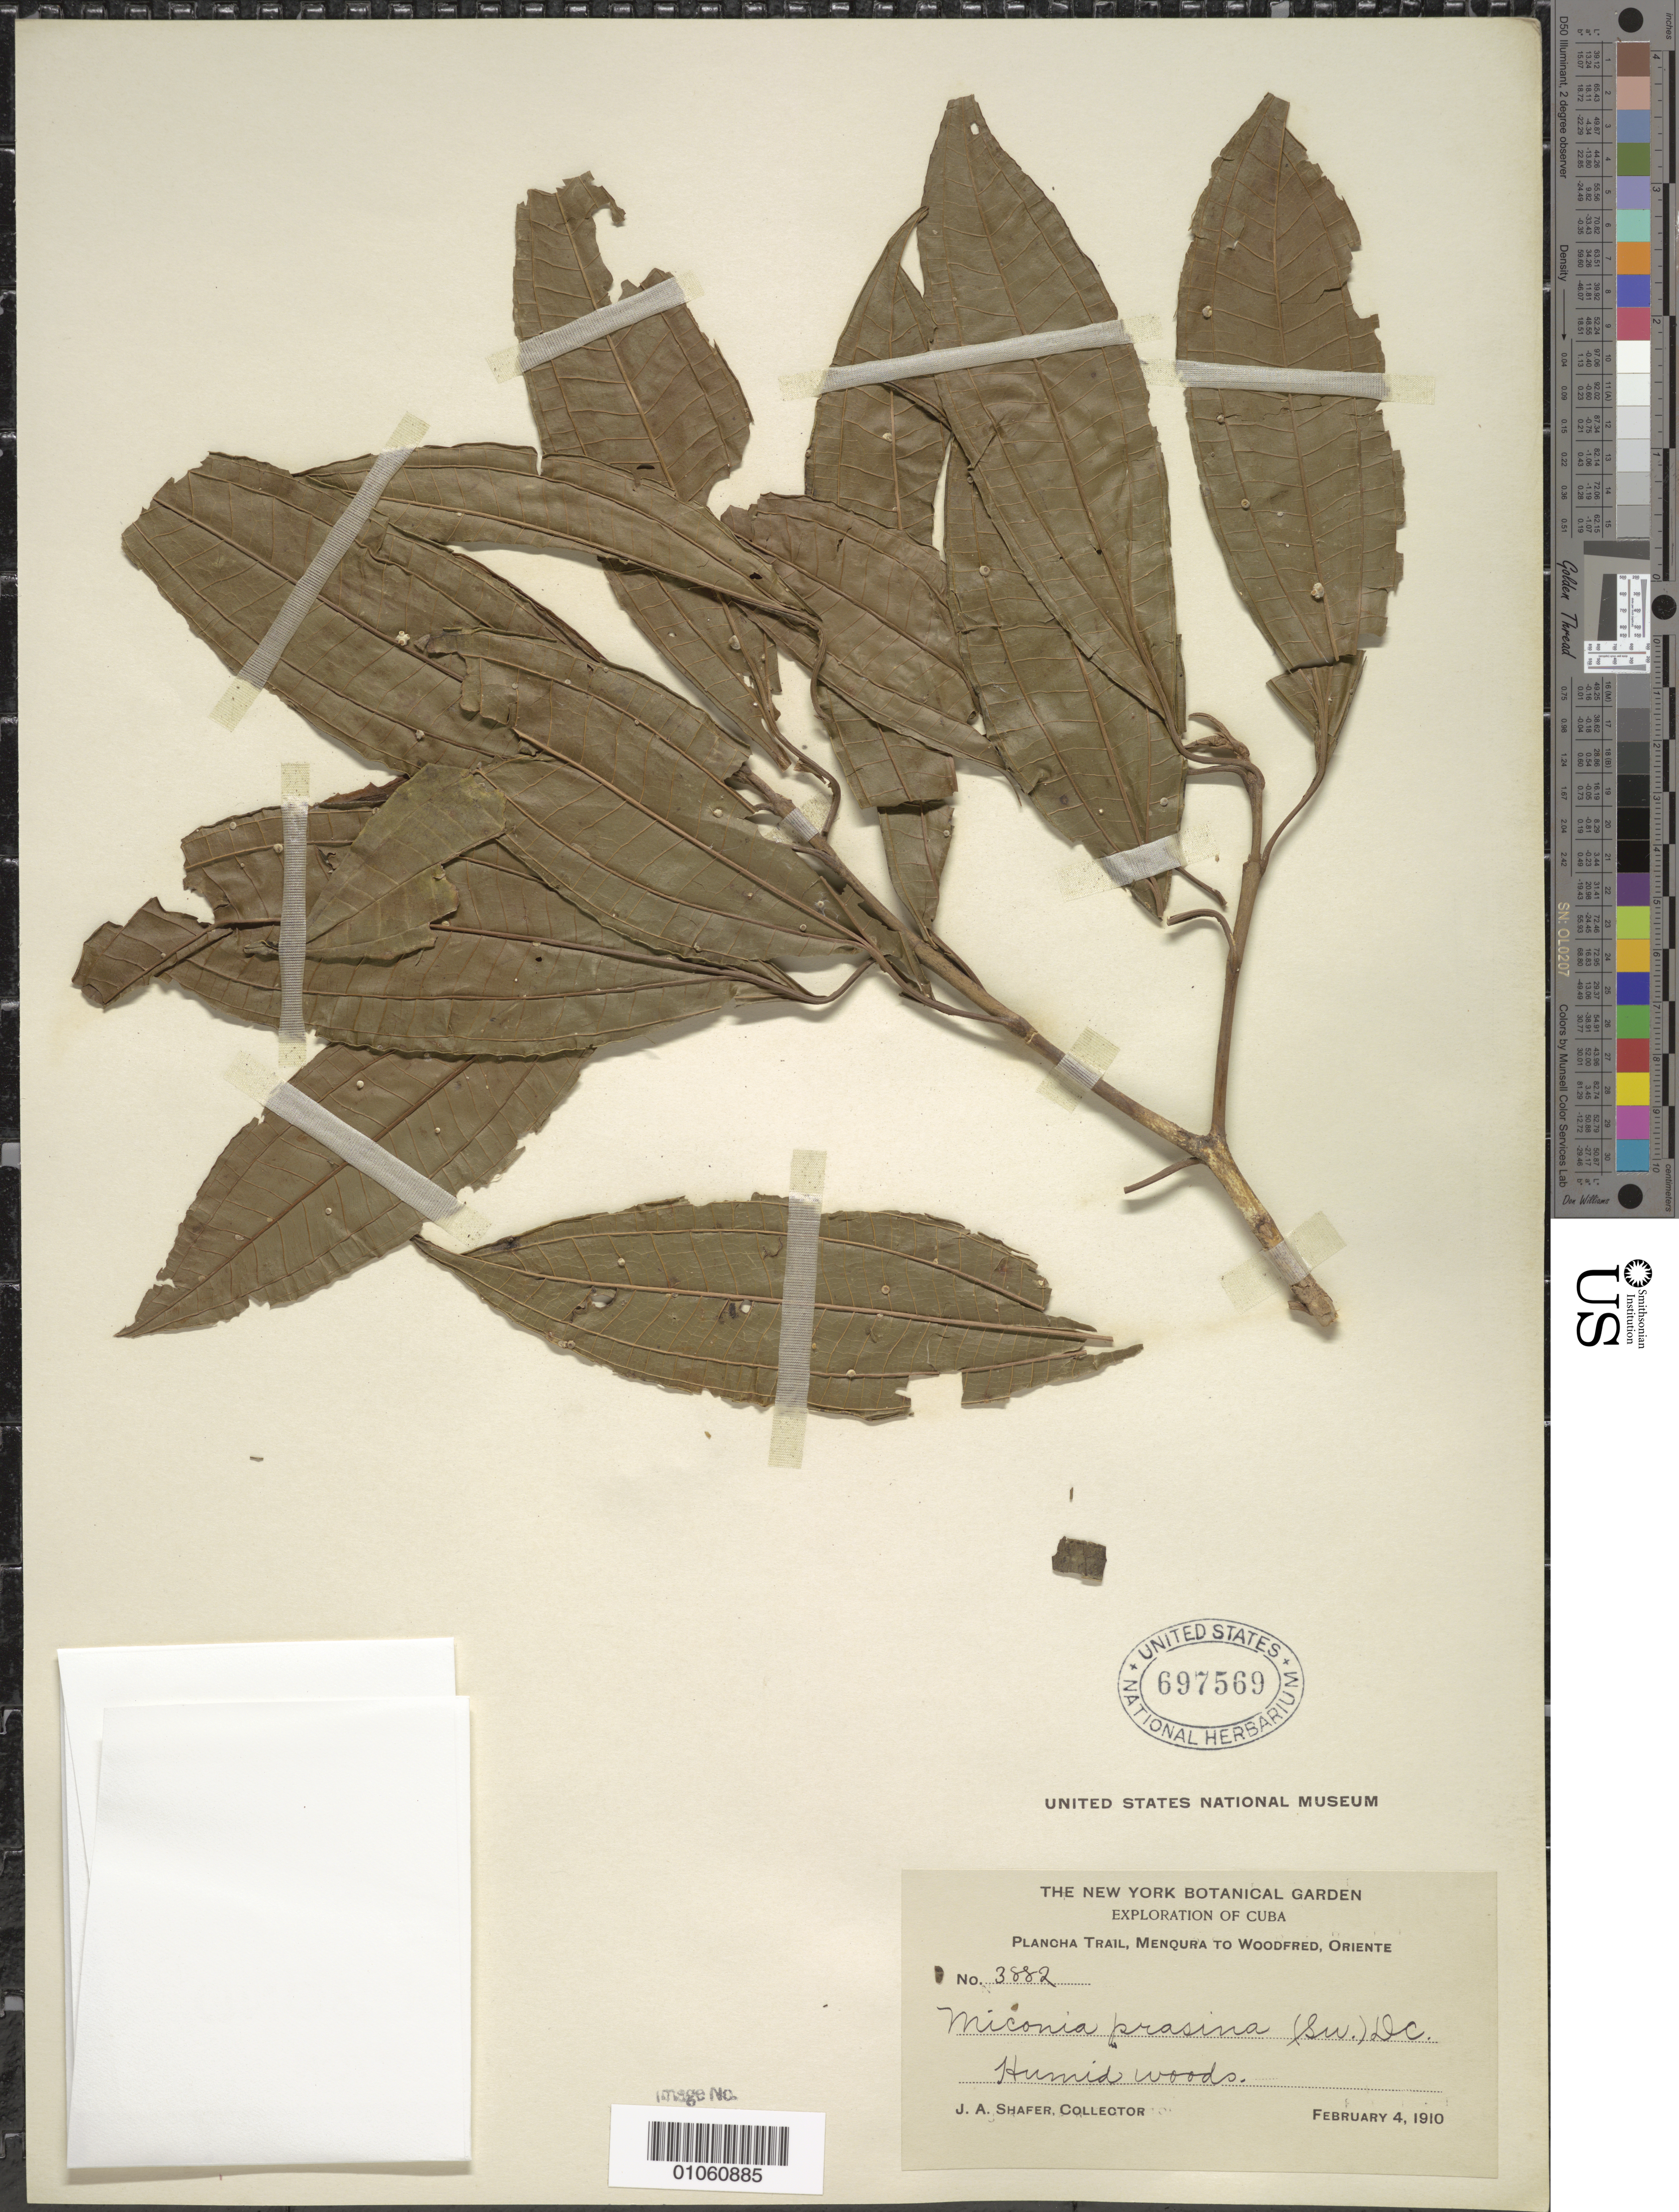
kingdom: Plantae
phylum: Tracheophyta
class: Magnoliopsida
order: Myrtales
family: Melastomataceae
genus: Miconia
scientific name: Miconia prasina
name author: (Sw.) DC.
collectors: J. A. Shafer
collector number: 3882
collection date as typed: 04 Feb 1910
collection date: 1910-02-04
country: Cuba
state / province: Oriente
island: Cuba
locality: Plancha Trail, Menqura to Woodfred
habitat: Humid woods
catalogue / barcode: US 697569